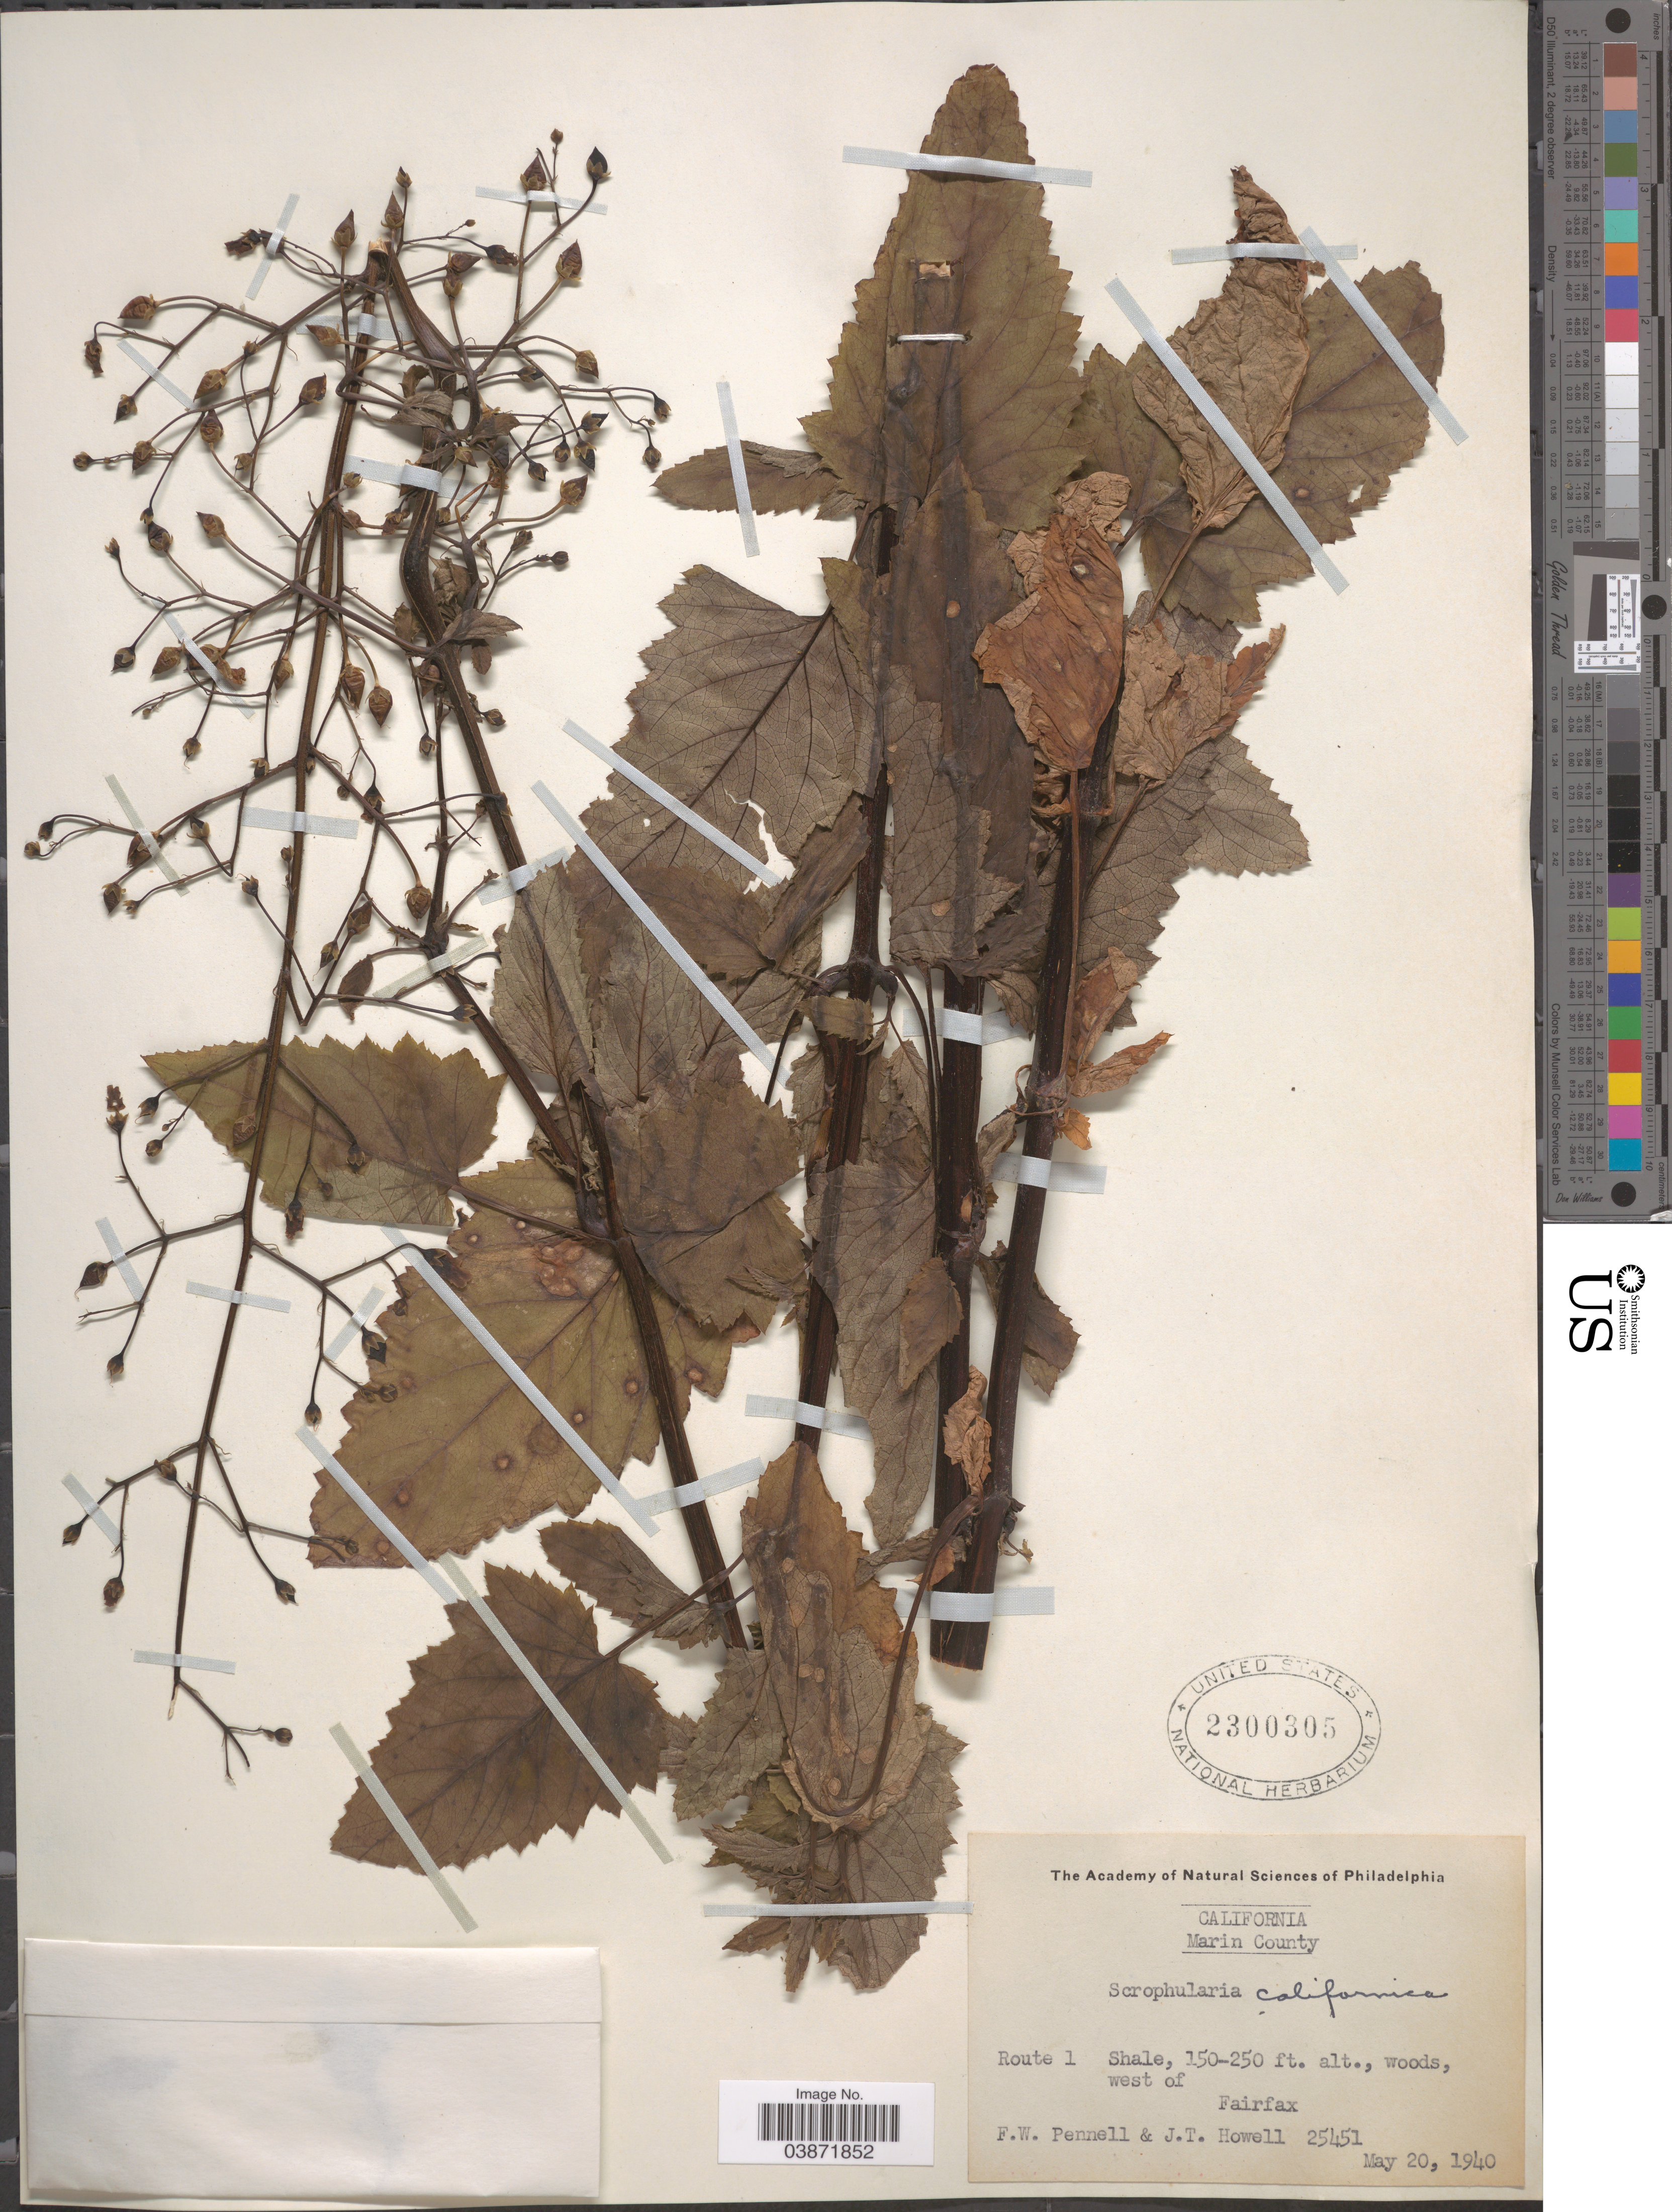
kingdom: Plantae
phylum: Tracheophyta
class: Magnoliopsida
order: Lamiales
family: Scrophulariaceae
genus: Scrophularia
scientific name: Scrophularia californica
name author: Cham. & Schltdl.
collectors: F. W. Pennell & J. T. Howell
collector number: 25451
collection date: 1940-05-20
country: United States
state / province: California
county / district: Marin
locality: Marin County. Route 1 Shale, west of Fairfax.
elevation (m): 46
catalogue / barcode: US 2300305